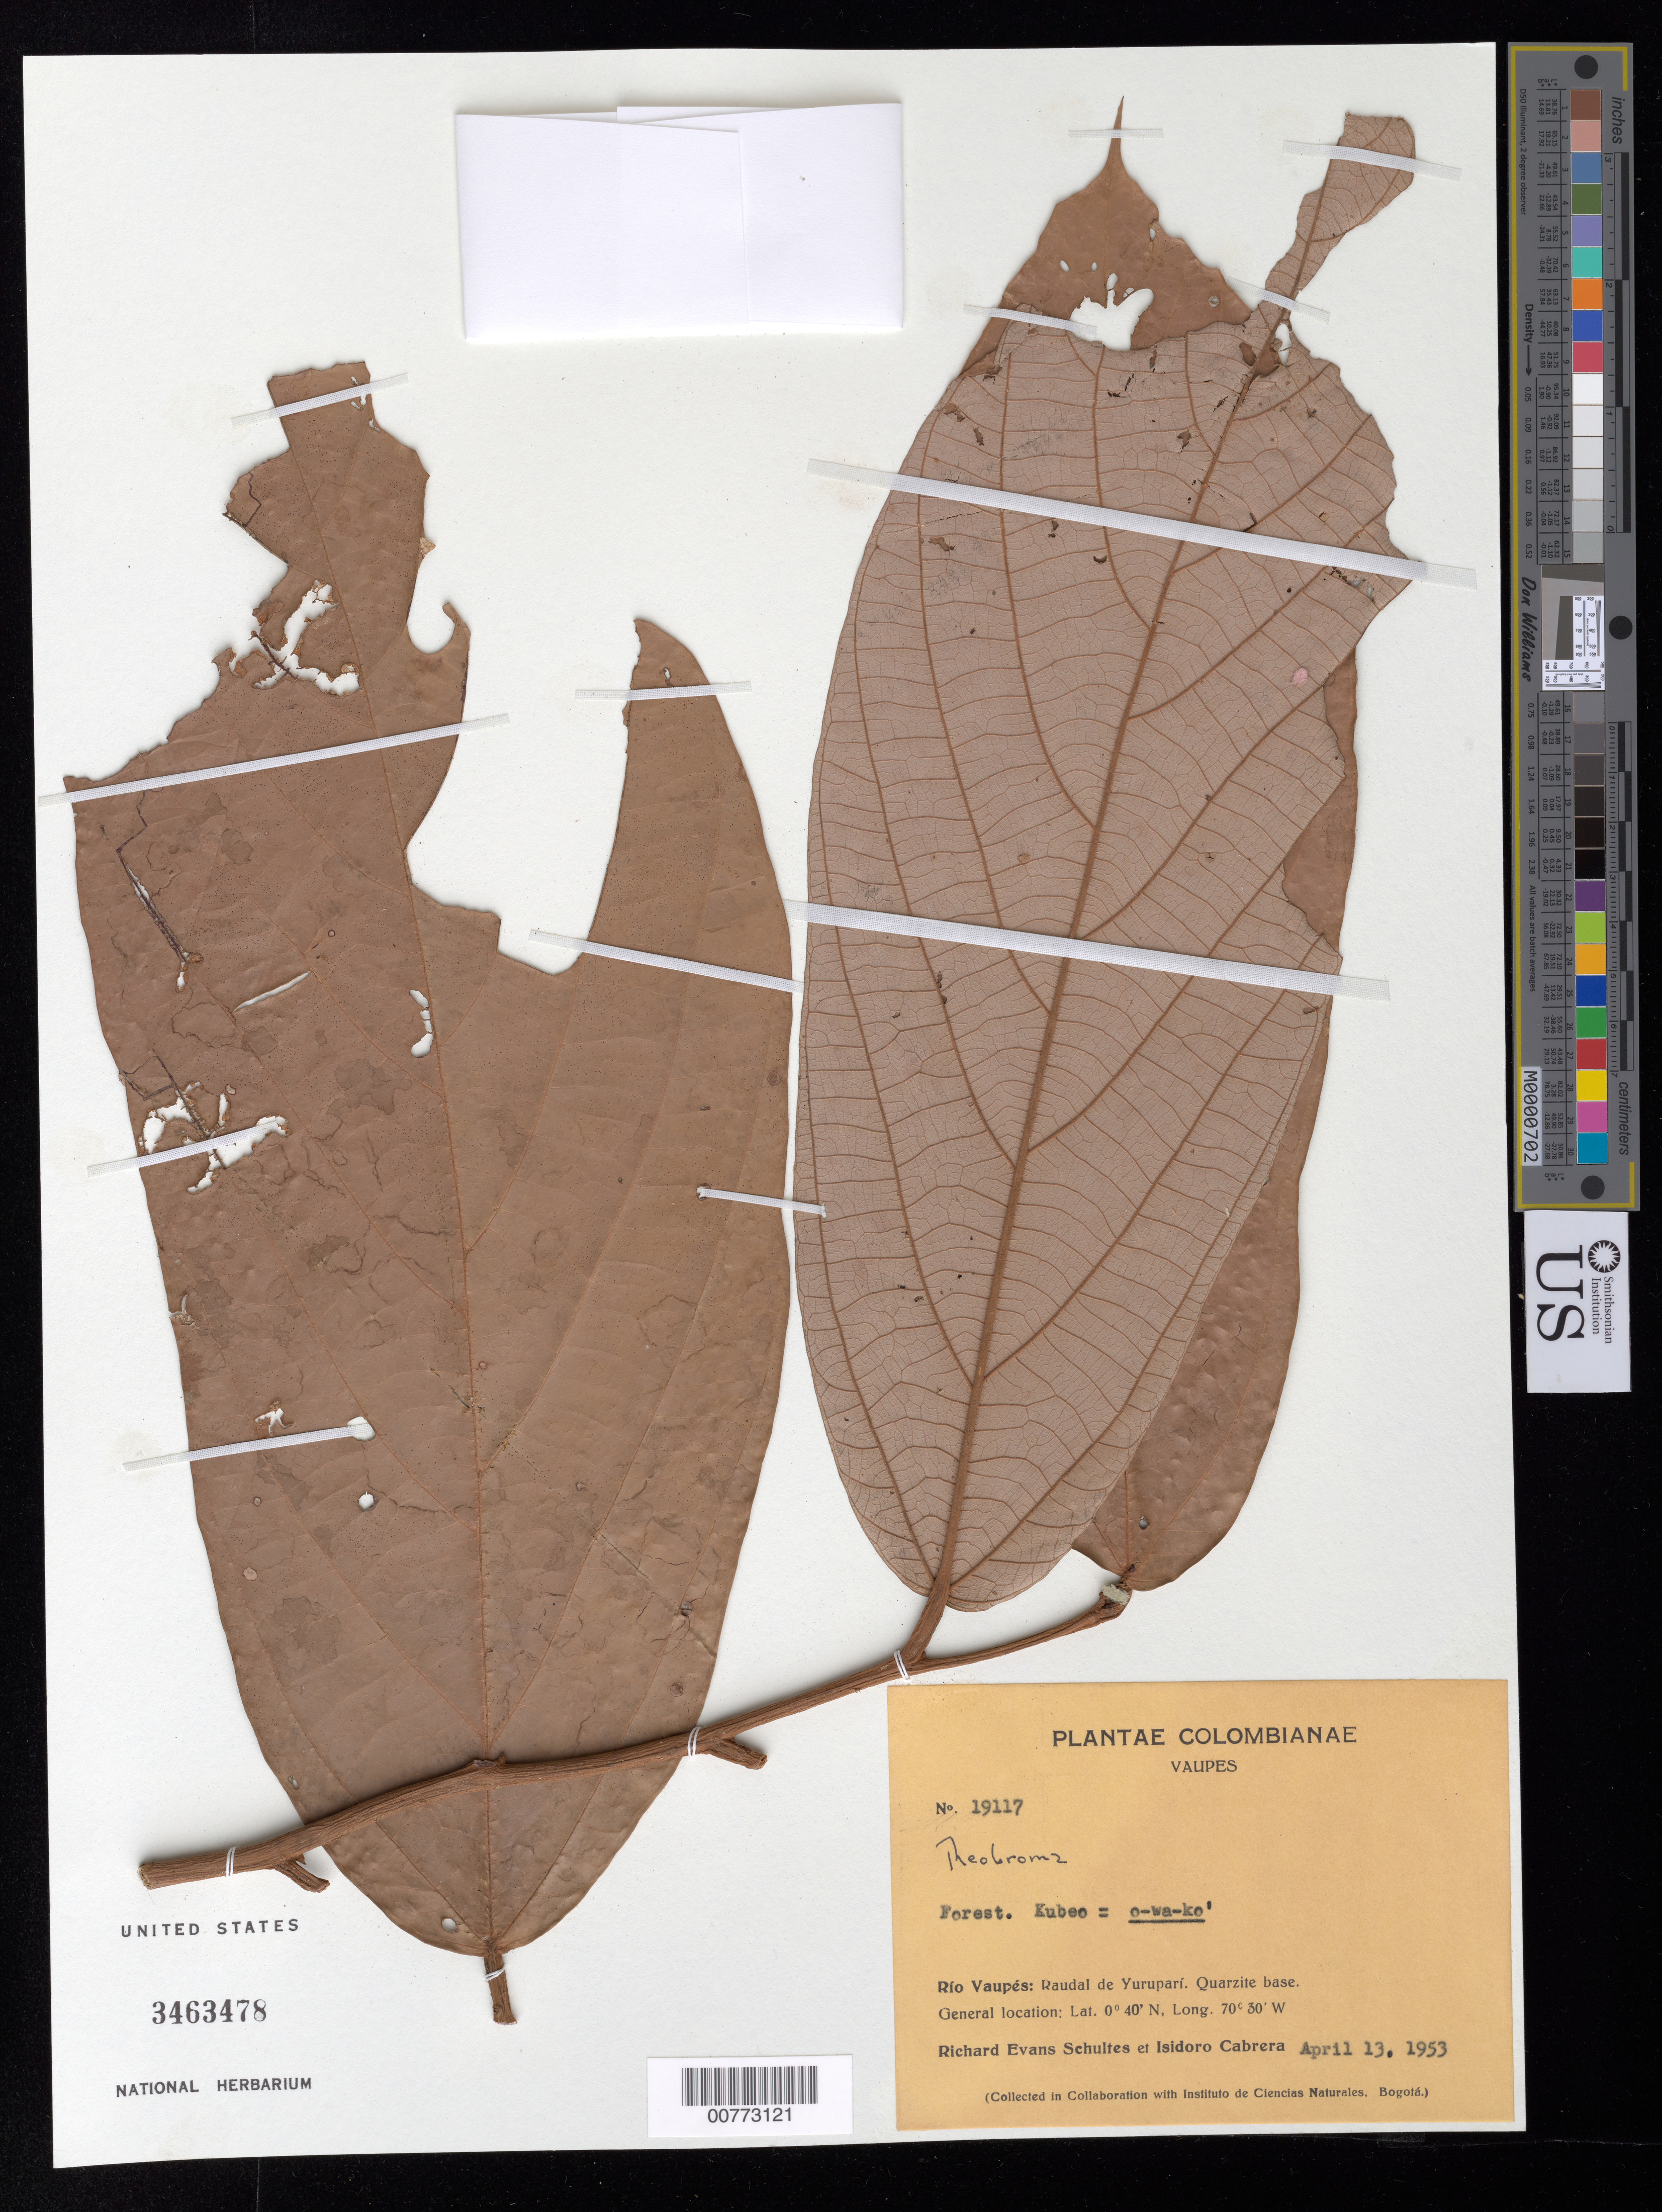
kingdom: Plantae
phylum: Tracheophyta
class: Magnoliopsida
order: Malvales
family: Malvaceae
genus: Theobroma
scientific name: Theobroma subincanum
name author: Mart.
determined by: Dorr, L. J., (BOT), Smithsonian Institution - National Museum of Natural History (UNITED STATES)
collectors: R. E. Schultes & I. Cabrera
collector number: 19117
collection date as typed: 13 Apr 1953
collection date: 1953-04-13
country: Colombia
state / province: Vaupés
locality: Raudal de Yuruparí. Quarzite base. Forest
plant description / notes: Common name: o-wa-ko'; Common name language: Kubeo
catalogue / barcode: US 3463478